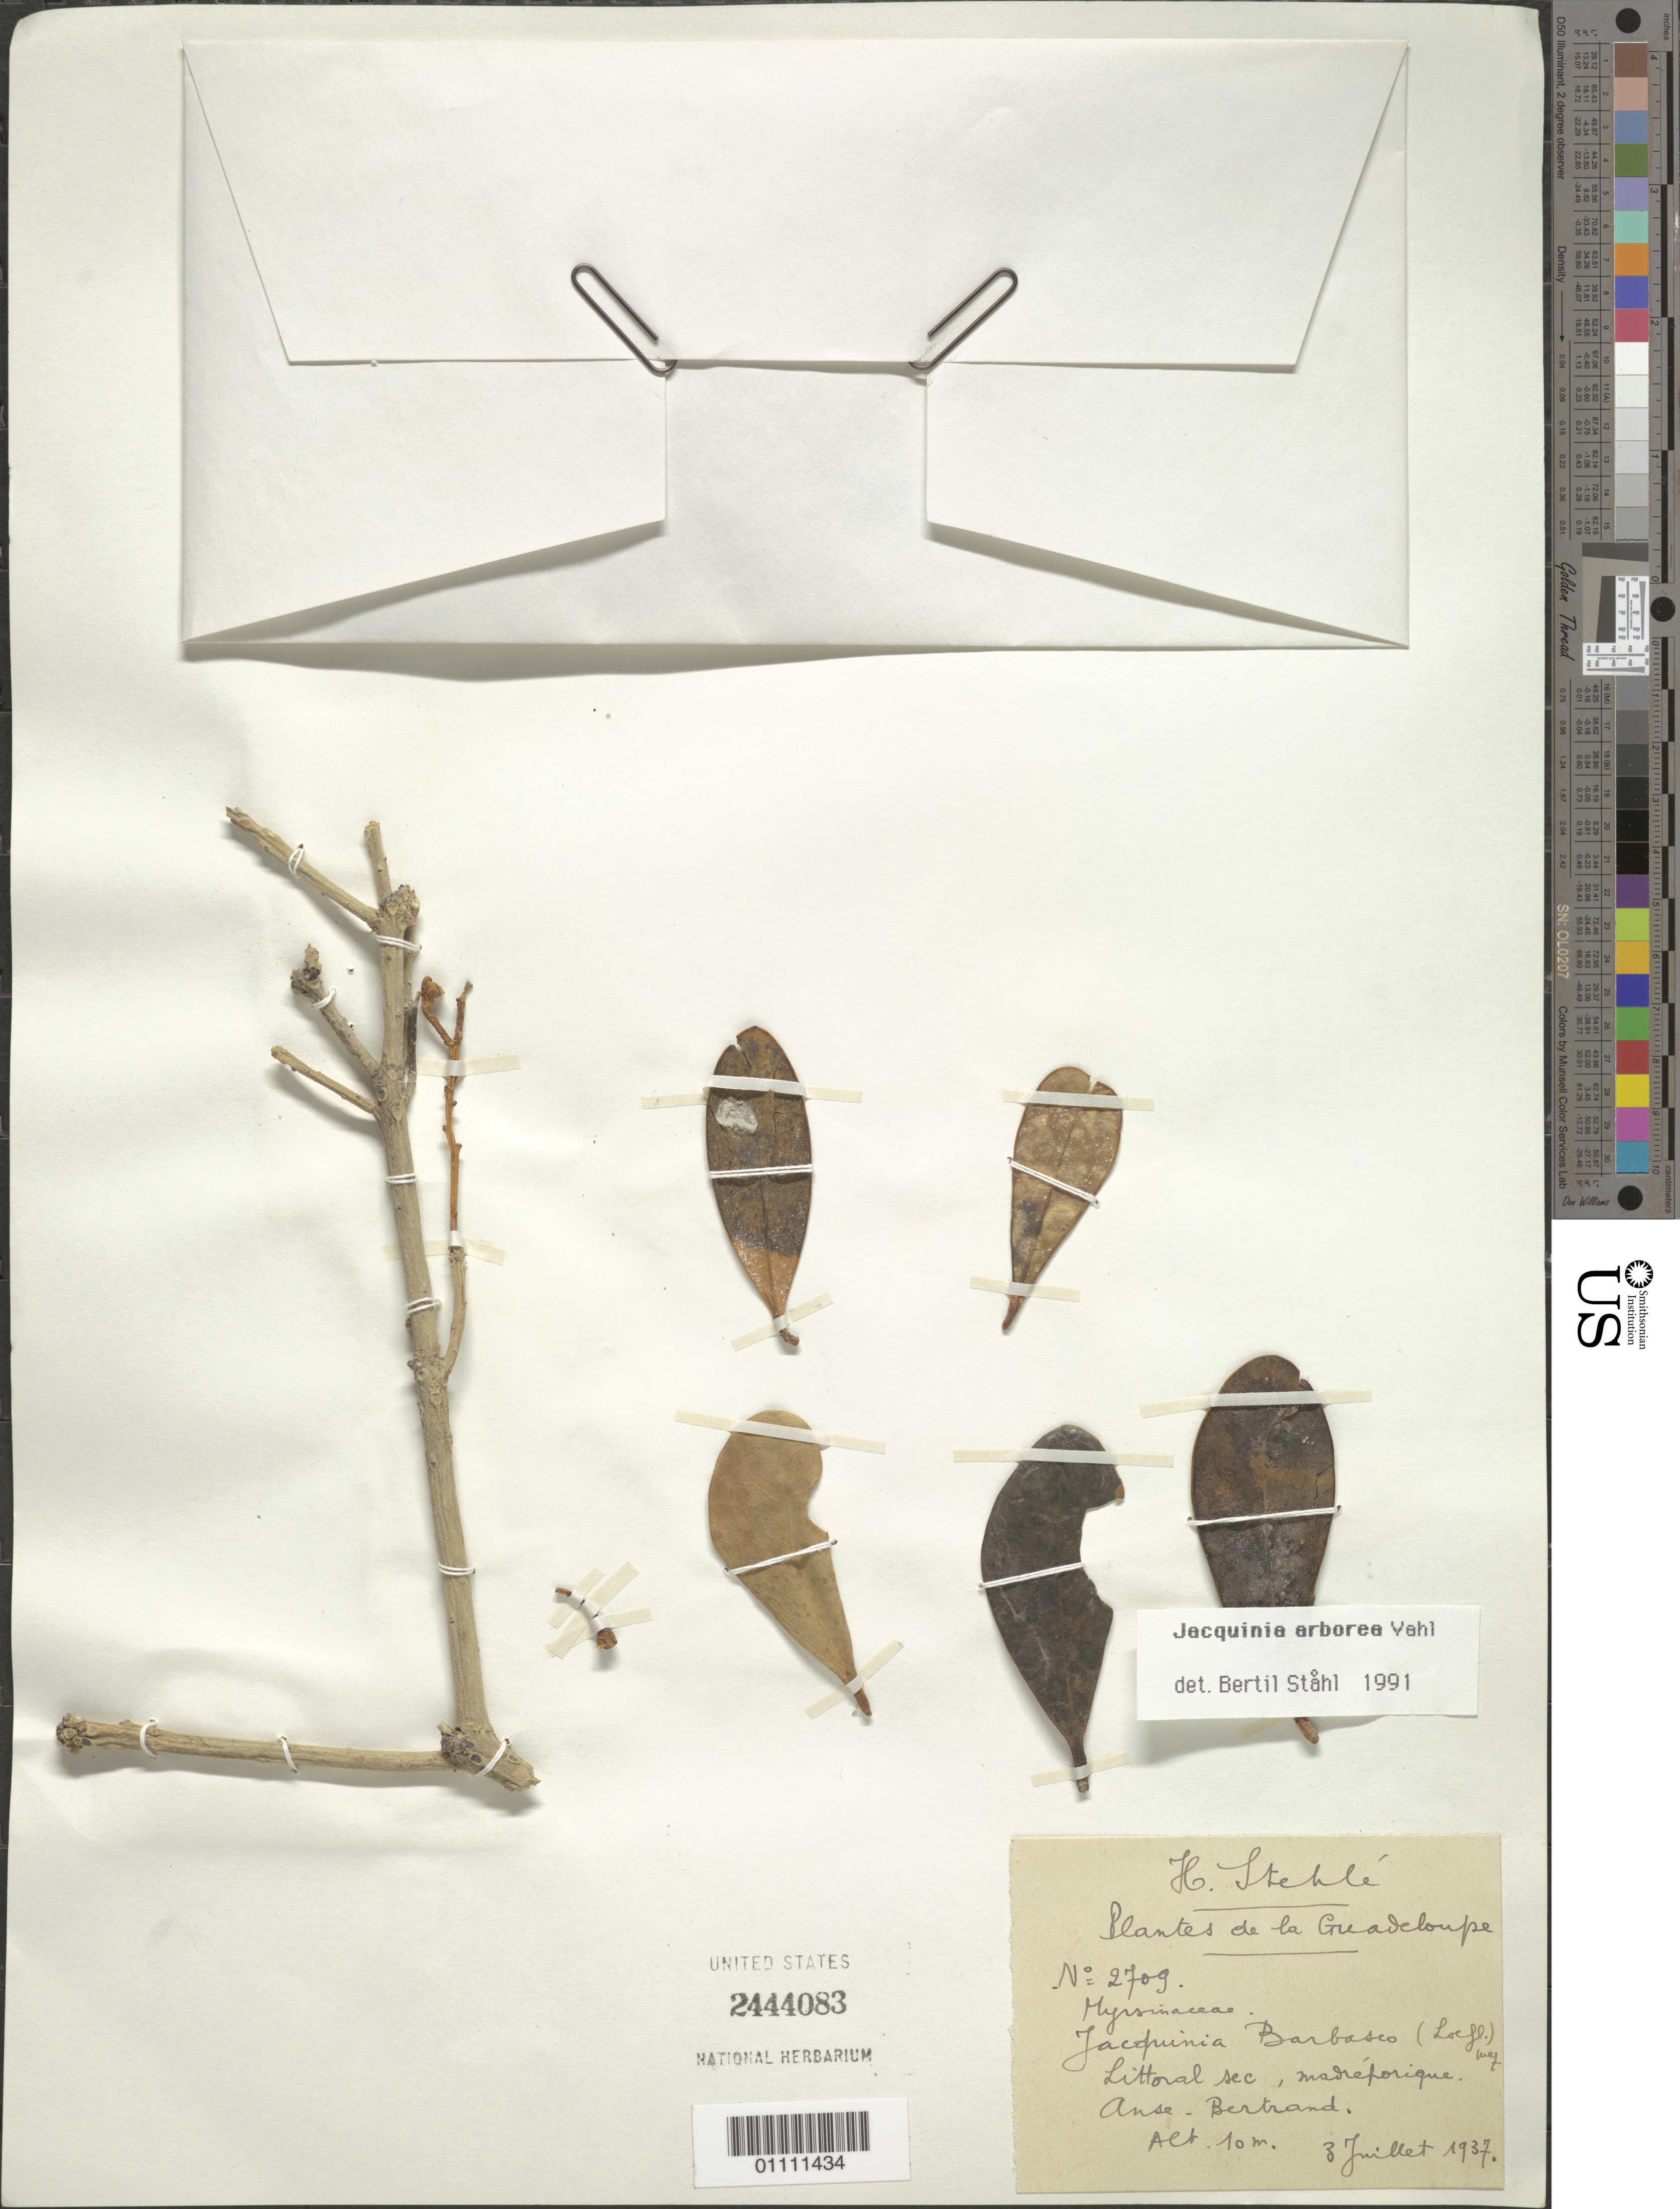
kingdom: Plantae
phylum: Tracheophyta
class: Magnoliopsida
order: Ericales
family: Primulaceae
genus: Jacquinia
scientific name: Jacquinia arborea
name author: Vahl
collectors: H. Stehlé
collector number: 2709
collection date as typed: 03 Jul 1937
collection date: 1937-07-03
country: Guadeloupe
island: Grande Terre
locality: Anse-Bertrand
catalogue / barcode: US 2444083